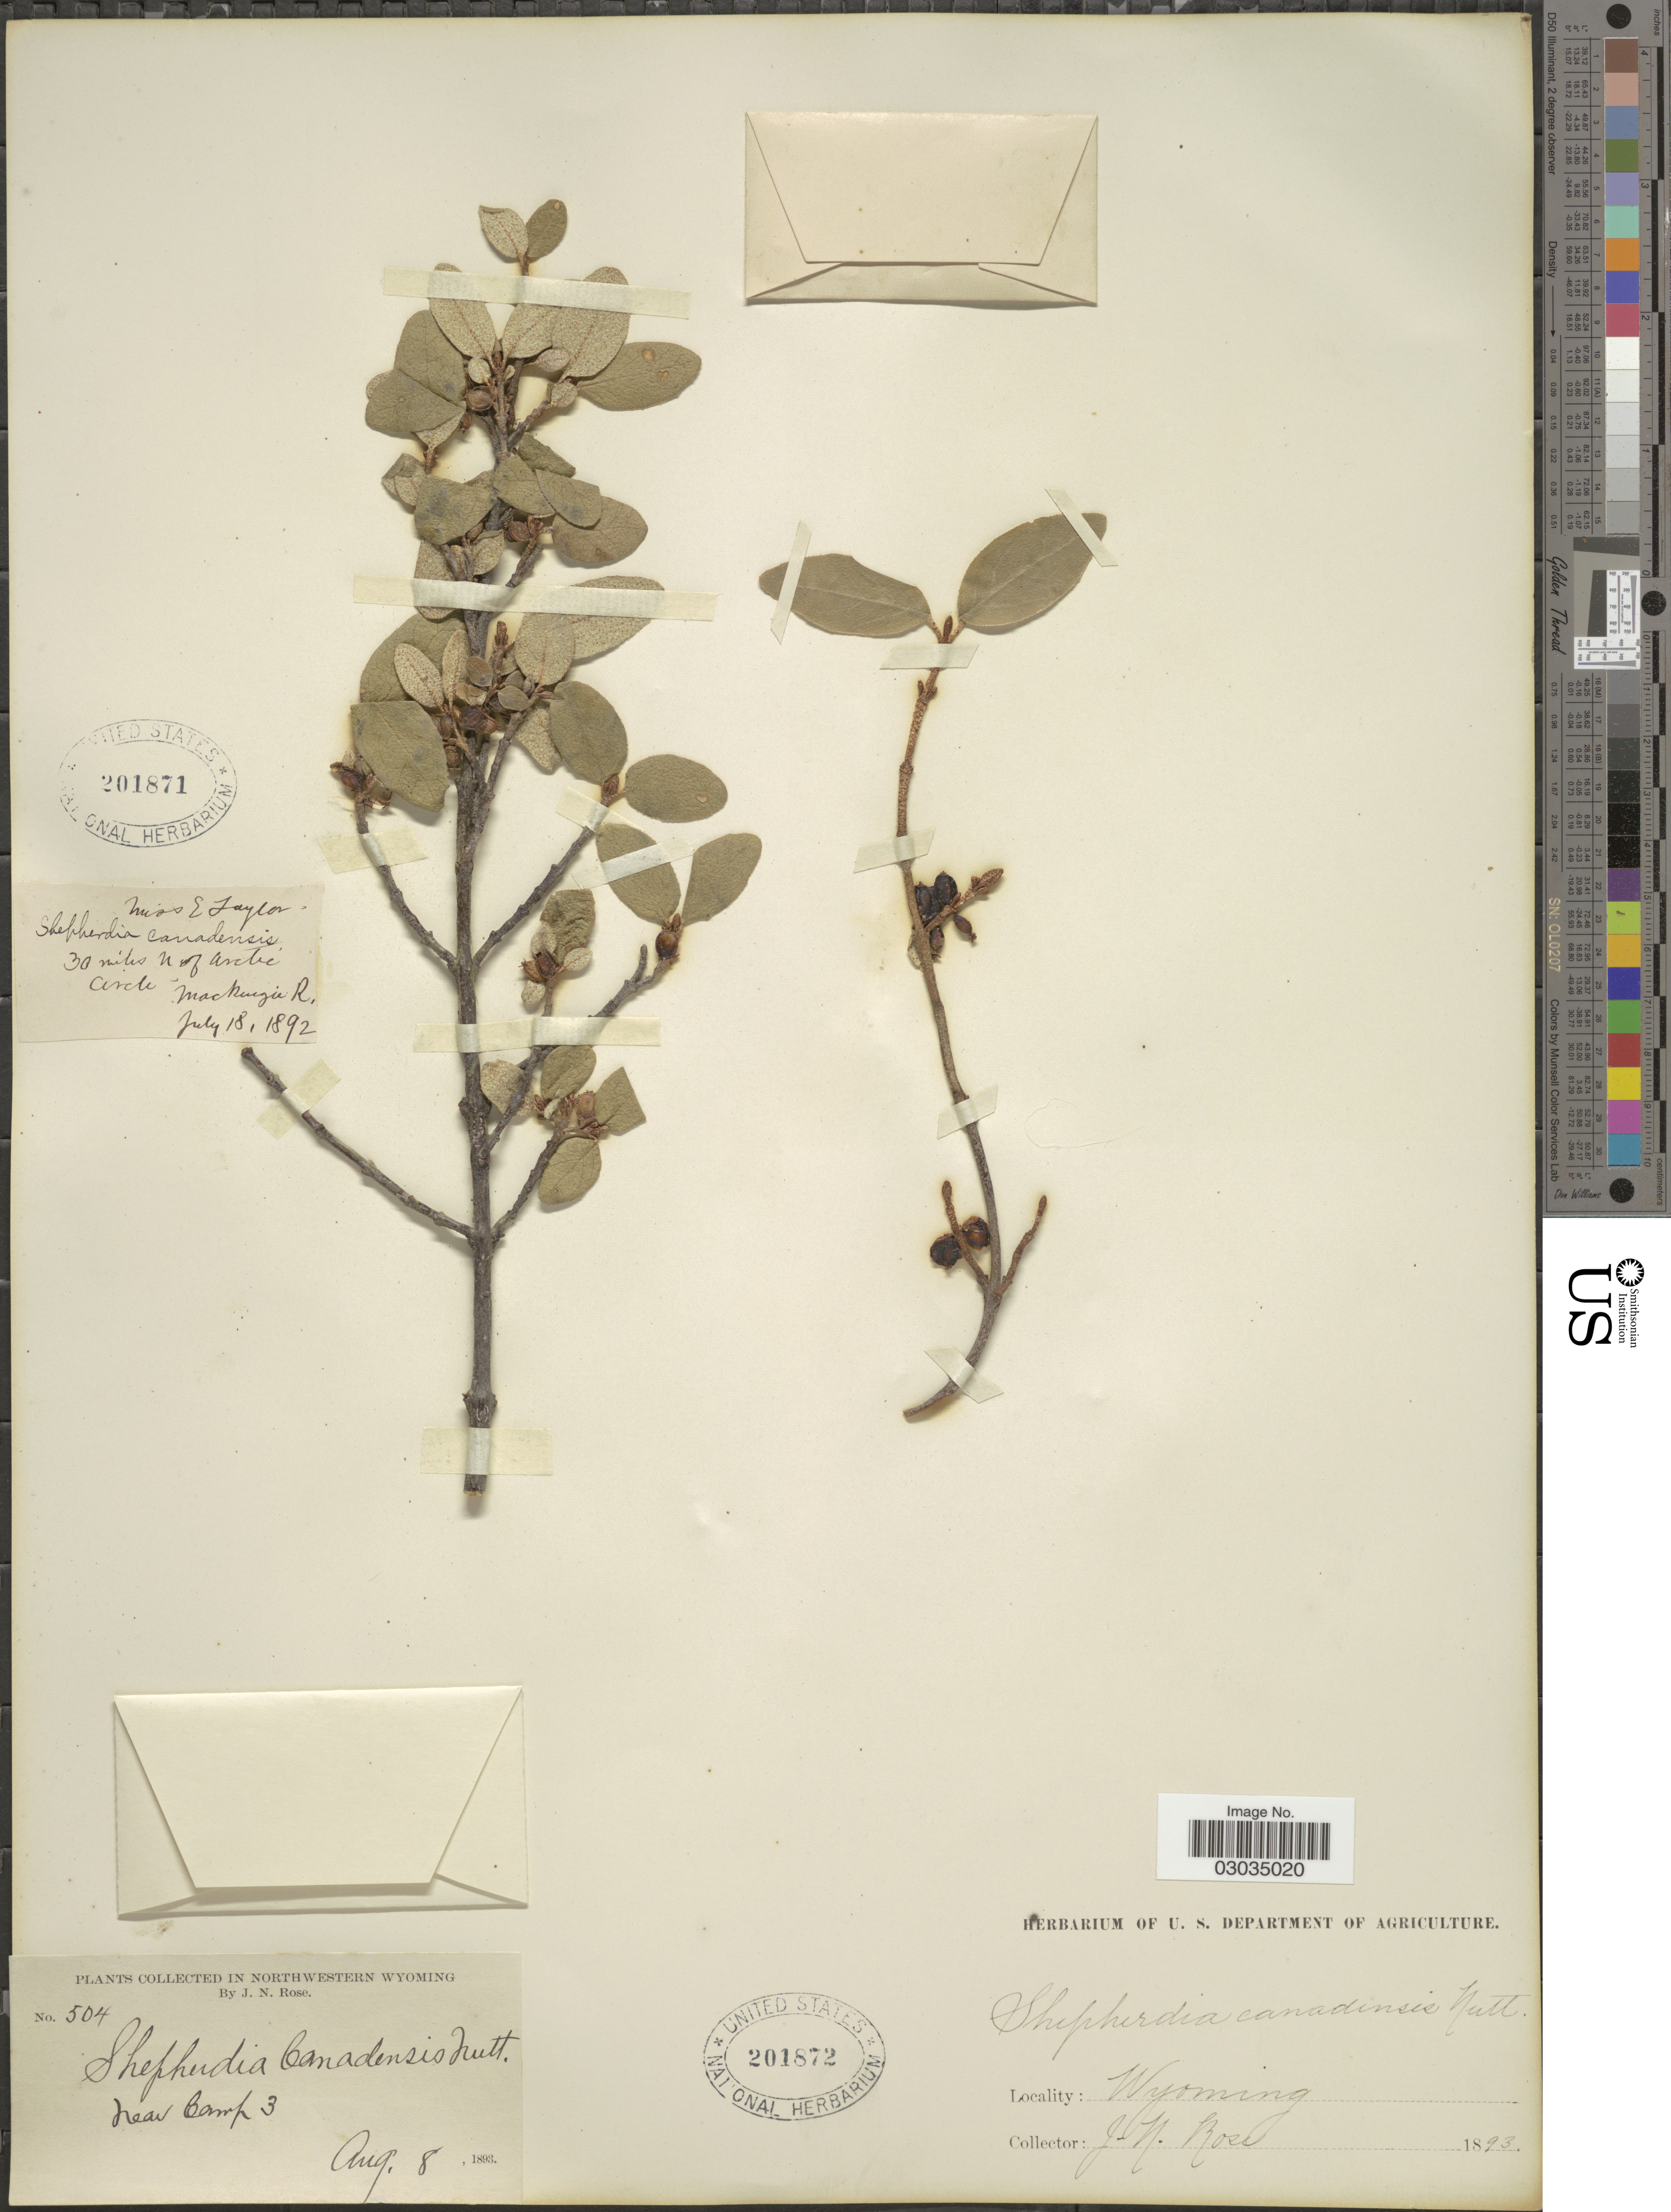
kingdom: Plantae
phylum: Tracheophyta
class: Magnoliopsida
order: Rosales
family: Elaeagnaceae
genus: Shepherdia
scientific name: Shepherdia canadensis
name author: (L.) Nutt.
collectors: J. N. Rose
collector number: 504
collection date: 1893-08-08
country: United States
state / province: Wyoming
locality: In Northwestern Wyoming, near Camp 3.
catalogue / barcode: US 201872